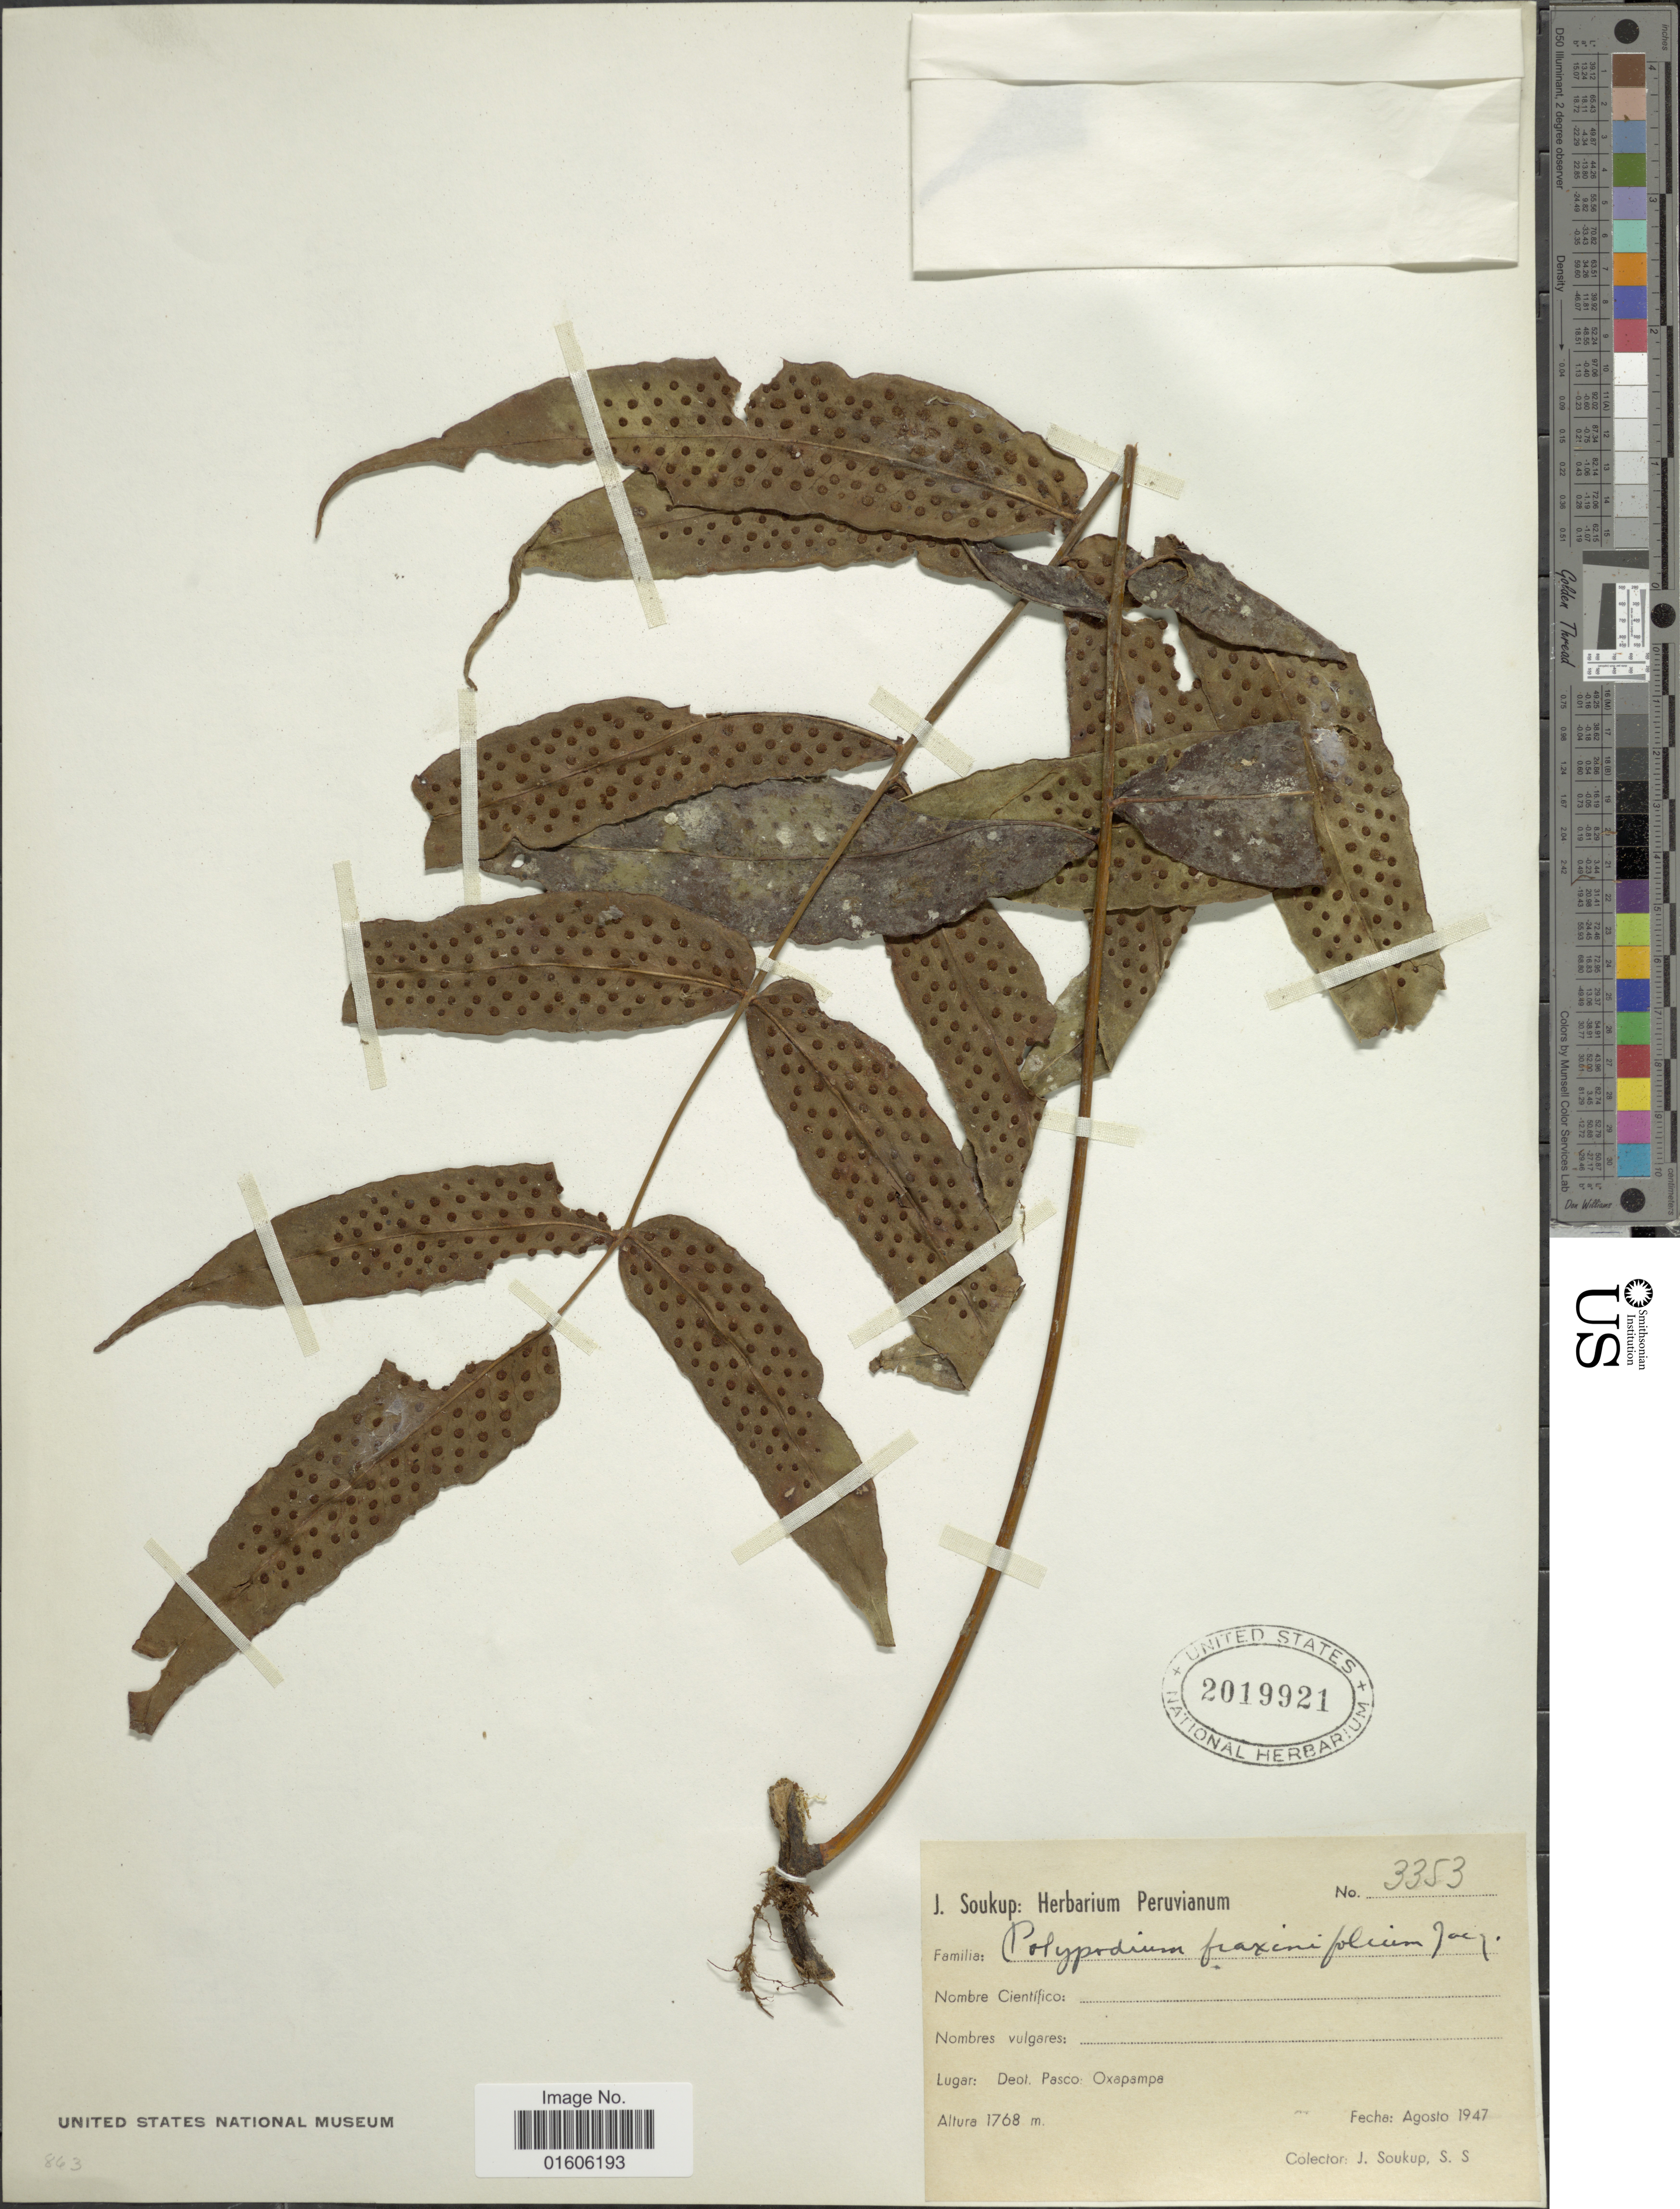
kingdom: Plantae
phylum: Tracheophyta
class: Polypodiopsida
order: Polypodiales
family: Polypodiaceae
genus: Serpocaulon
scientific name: Serpocaulon fraxinifolium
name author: (Jacq.) A.R. Sm.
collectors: J. Soukup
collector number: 3353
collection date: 1947-08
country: Peru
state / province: Pasco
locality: Dept. Pasco: Oxapampa.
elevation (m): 1768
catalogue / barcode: US 2019921